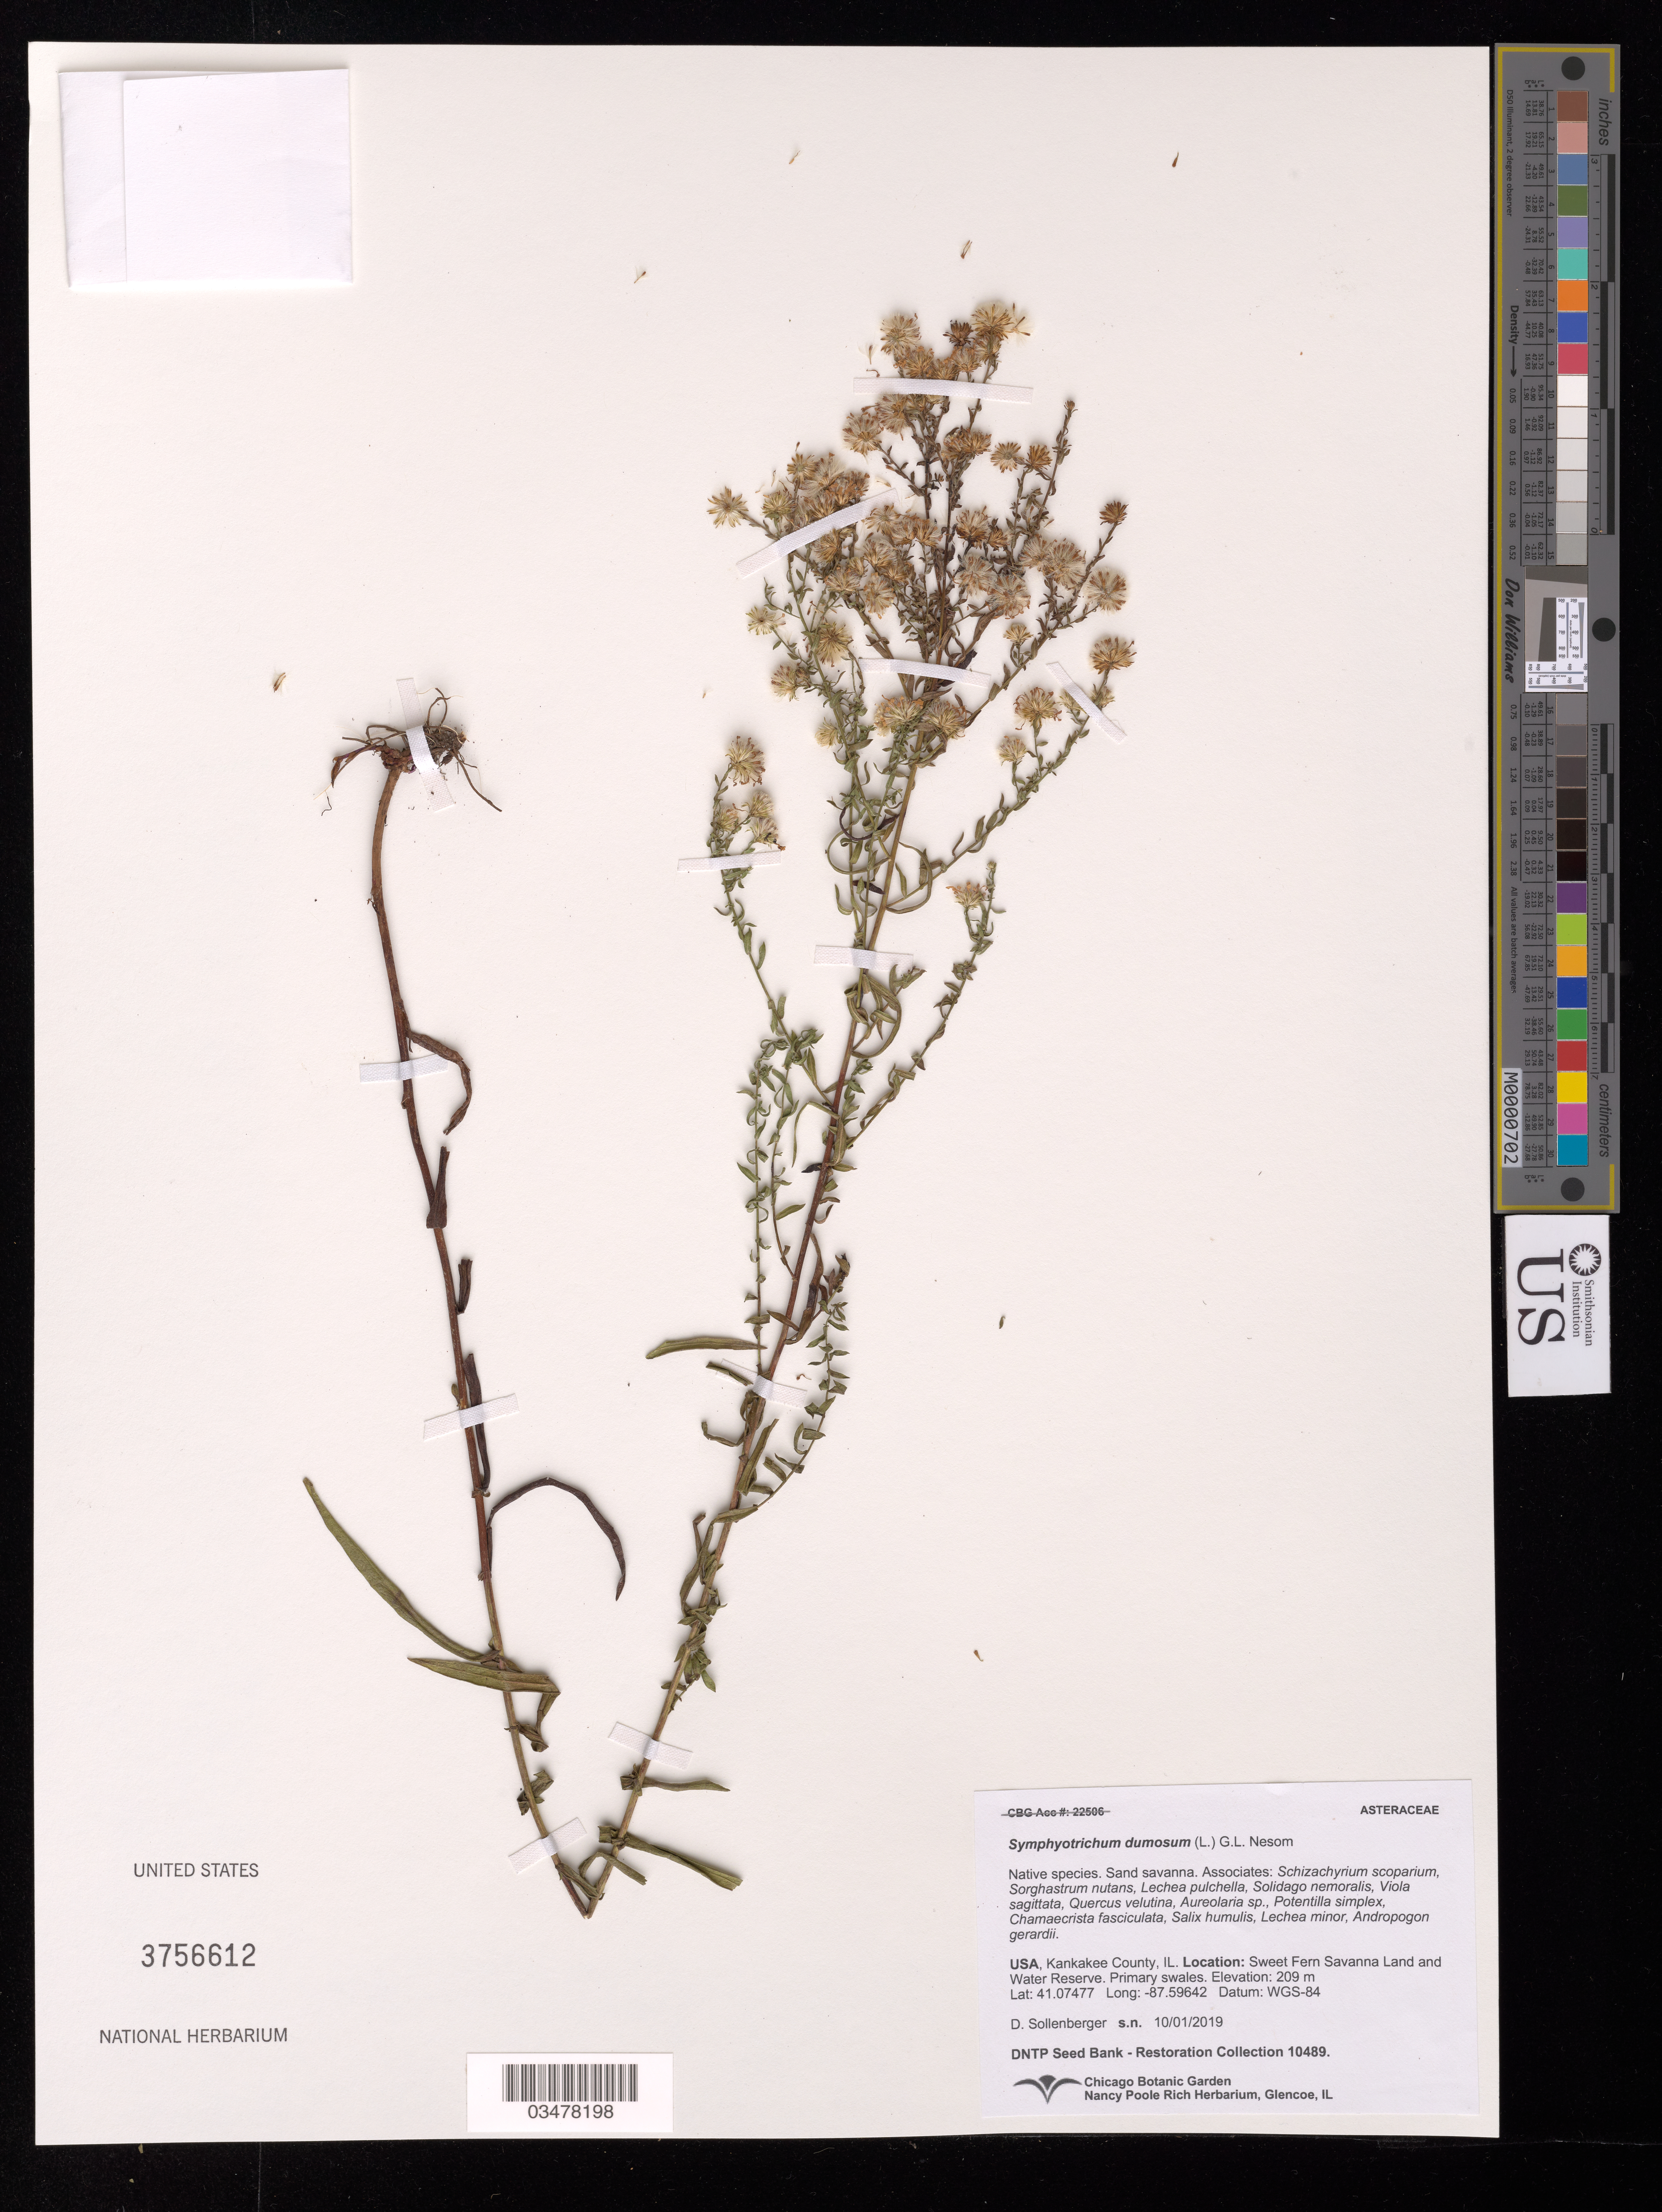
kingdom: Plantae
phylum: Tracheophyta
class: Magnoliopsida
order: Asterales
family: Asteraceae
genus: Symphyotrichum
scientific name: Symphyotrichum dumosum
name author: (L.) G.L. Nesom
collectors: D. Sollenberger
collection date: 2019-10-01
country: United States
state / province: Illinois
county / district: Kankakee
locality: Sweet Fern Savanna Land and Water Reserve.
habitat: Sand savanna. With Lechea pulchella, Solidago nemoralis, Viola sagittata, Aureolaria sp., Salix humulis, etc.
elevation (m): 209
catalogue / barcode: US 3756612